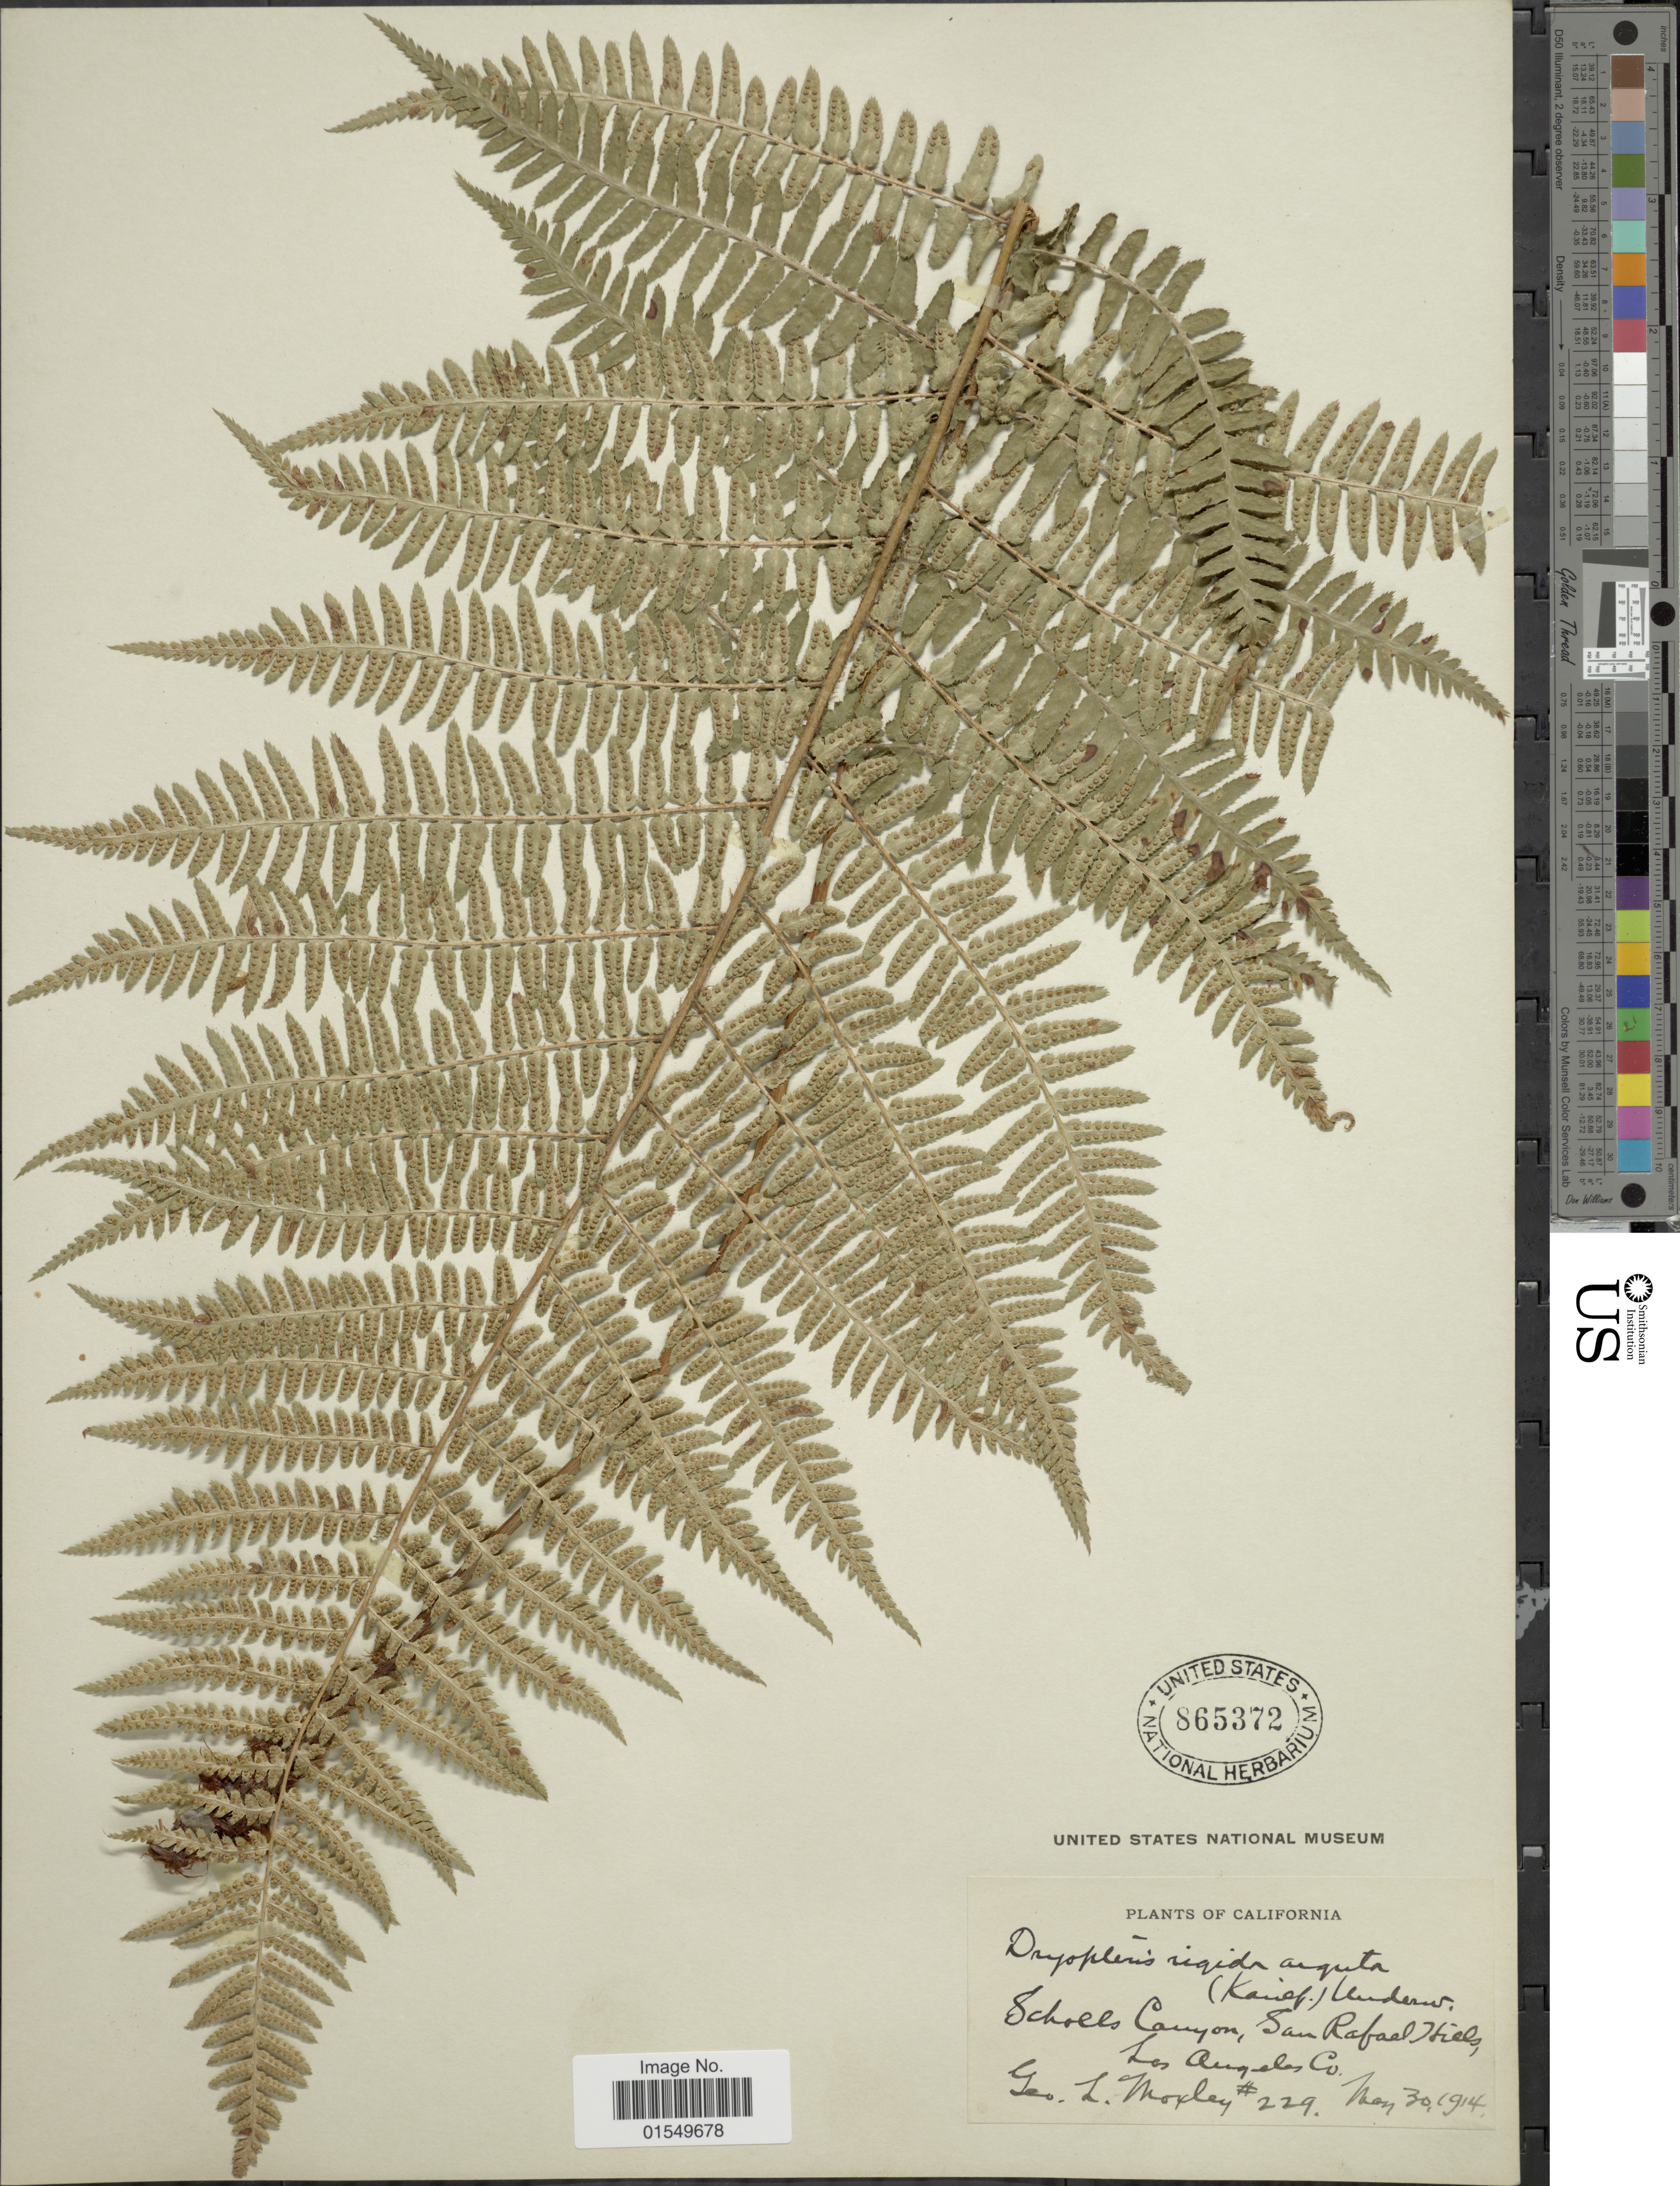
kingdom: Plantae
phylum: Tracheophyta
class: Polypodiopsida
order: Polypodiales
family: Dryopteridaceae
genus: Dryopteris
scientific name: Dryopteris arguta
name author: (Kaulf.) Maxon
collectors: G. L. Moxley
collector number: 229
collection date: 1914-05-30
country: United States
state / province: California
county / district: Los Angeles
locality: Scholls Canyon, San Rafael Hills, Los Angeles Co.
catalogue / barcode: US 865372